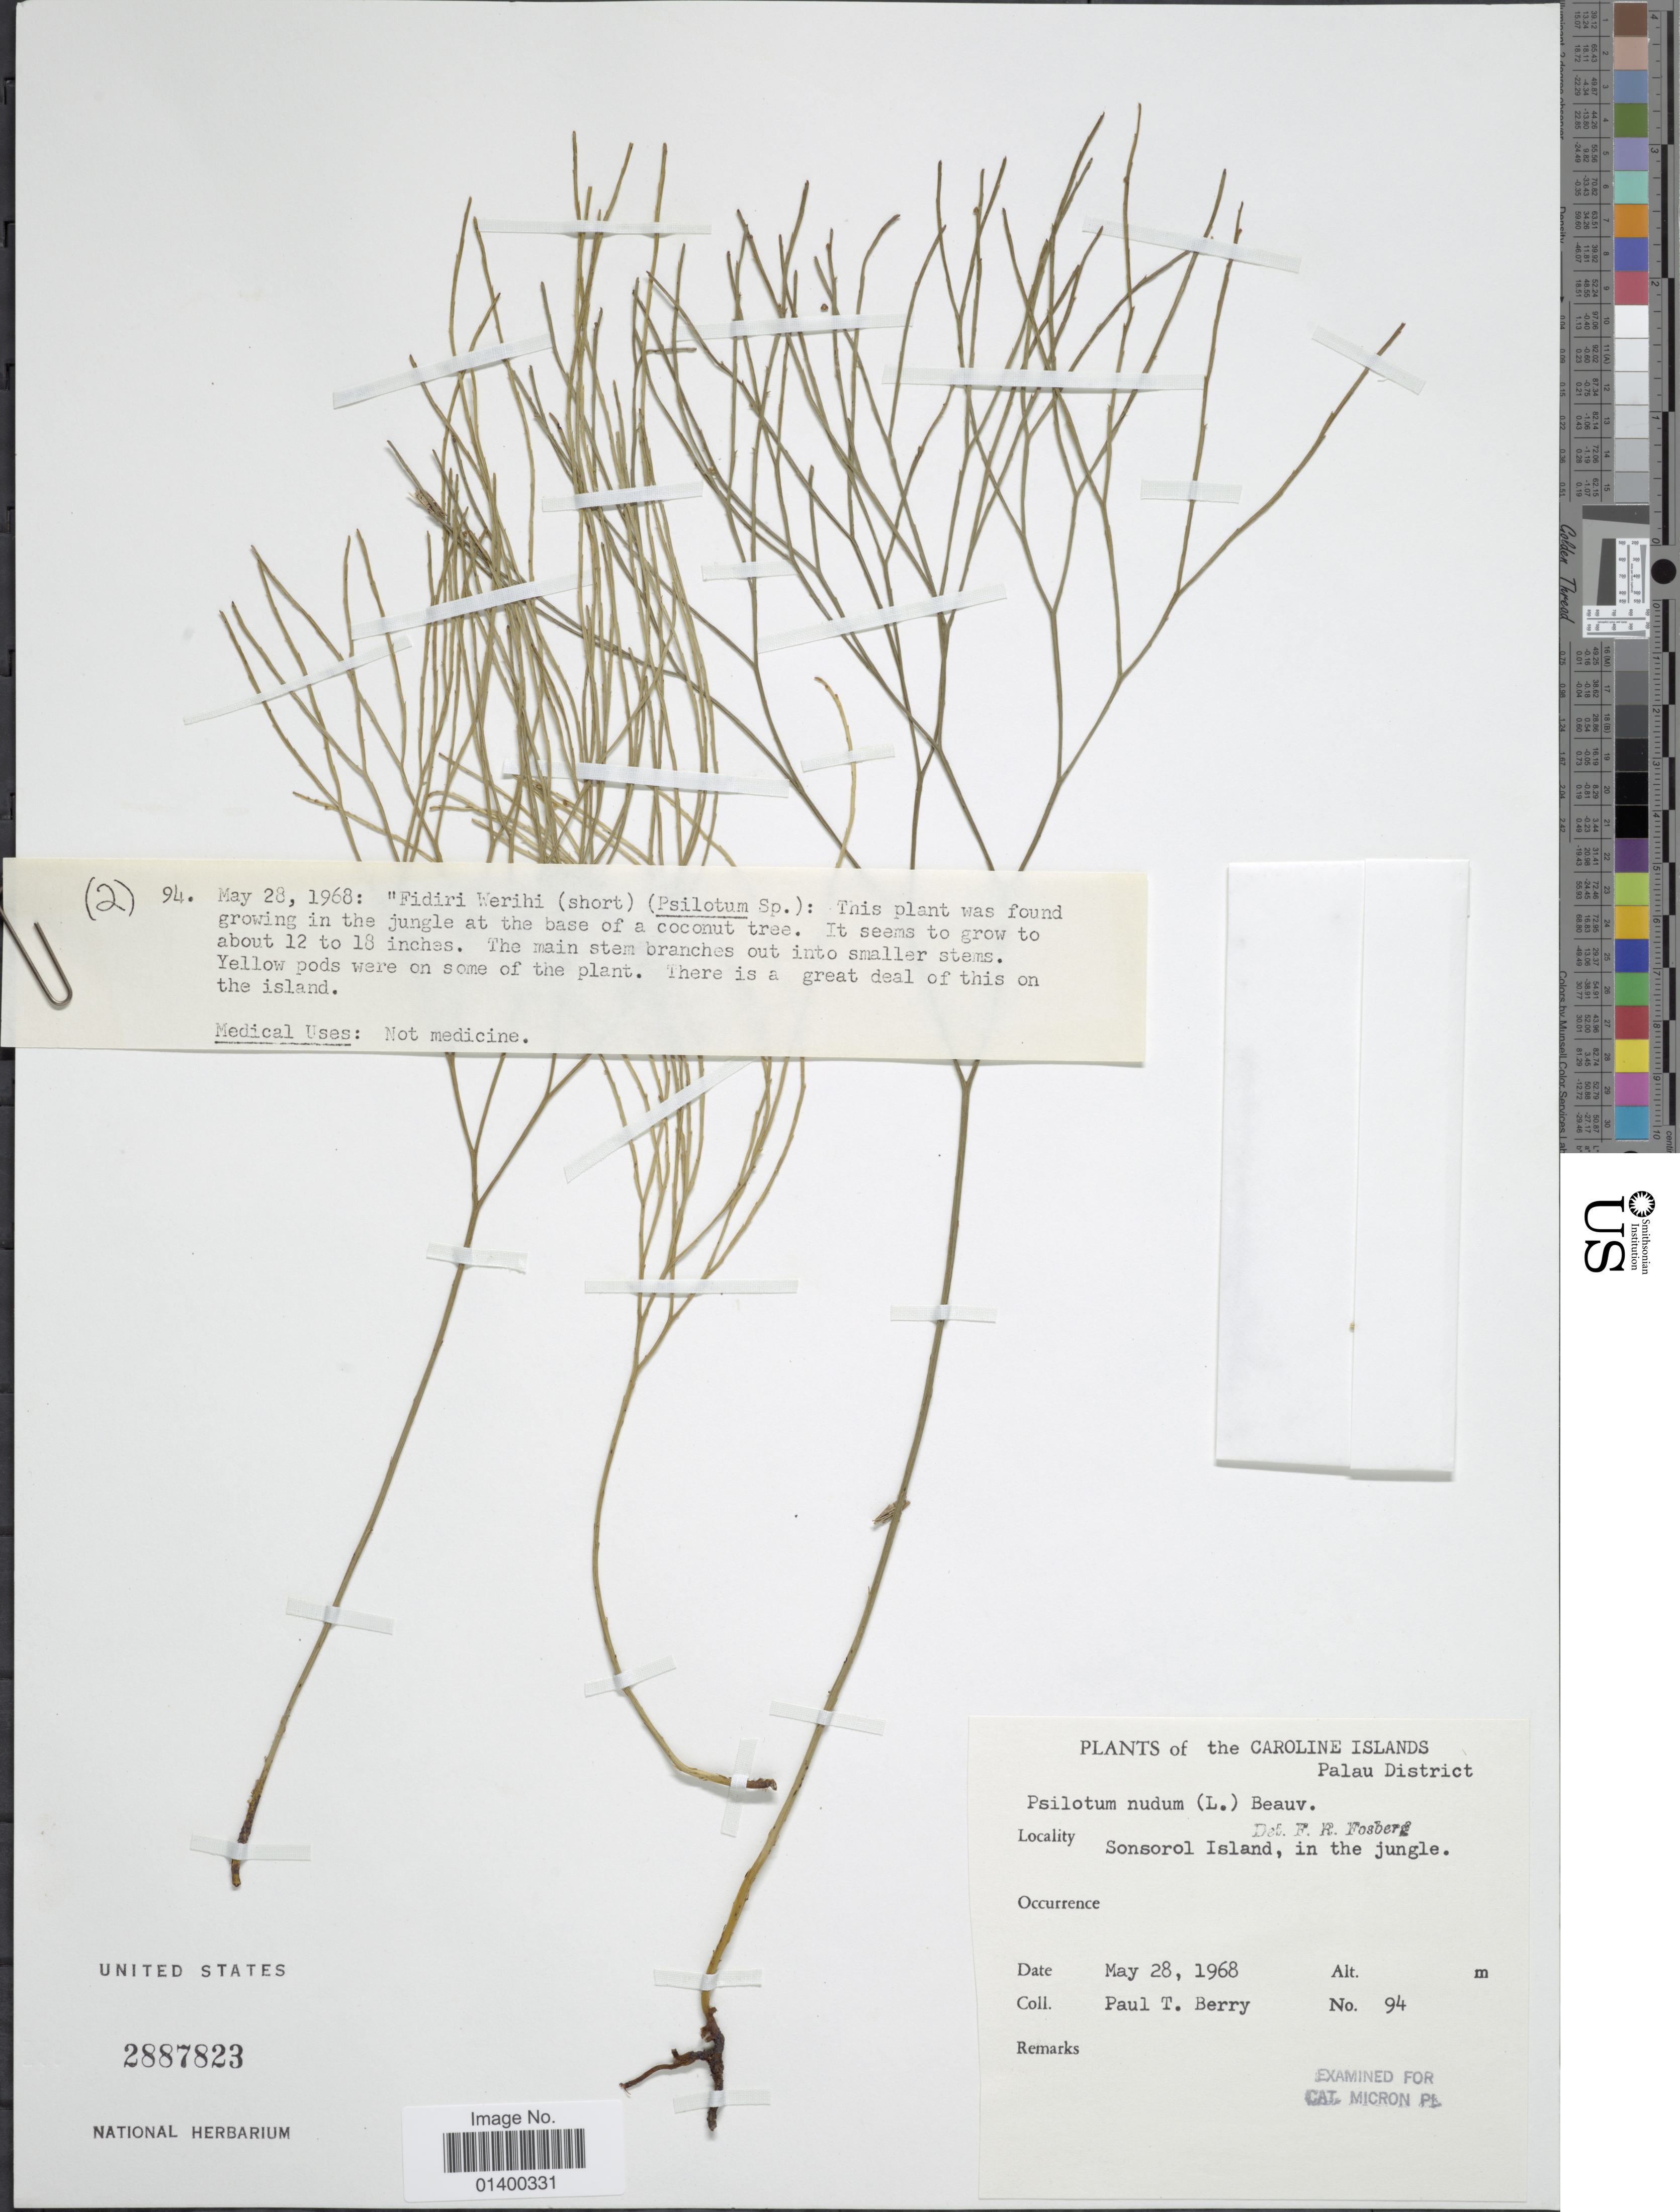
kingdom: Plantae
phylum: Tracheophyta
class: Polypodiopsida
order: Psilotales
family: Psilotaceae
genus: Psilotum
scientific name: Psilotum nudum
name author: (L.) P. Beauv.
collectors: P. T. Berry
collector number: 94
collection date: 1968-05-28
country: Micronesia, Federated States of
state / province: Palau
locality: Caroline Islands, Sonsorol island, in the jjungle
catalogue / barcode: US 2887823